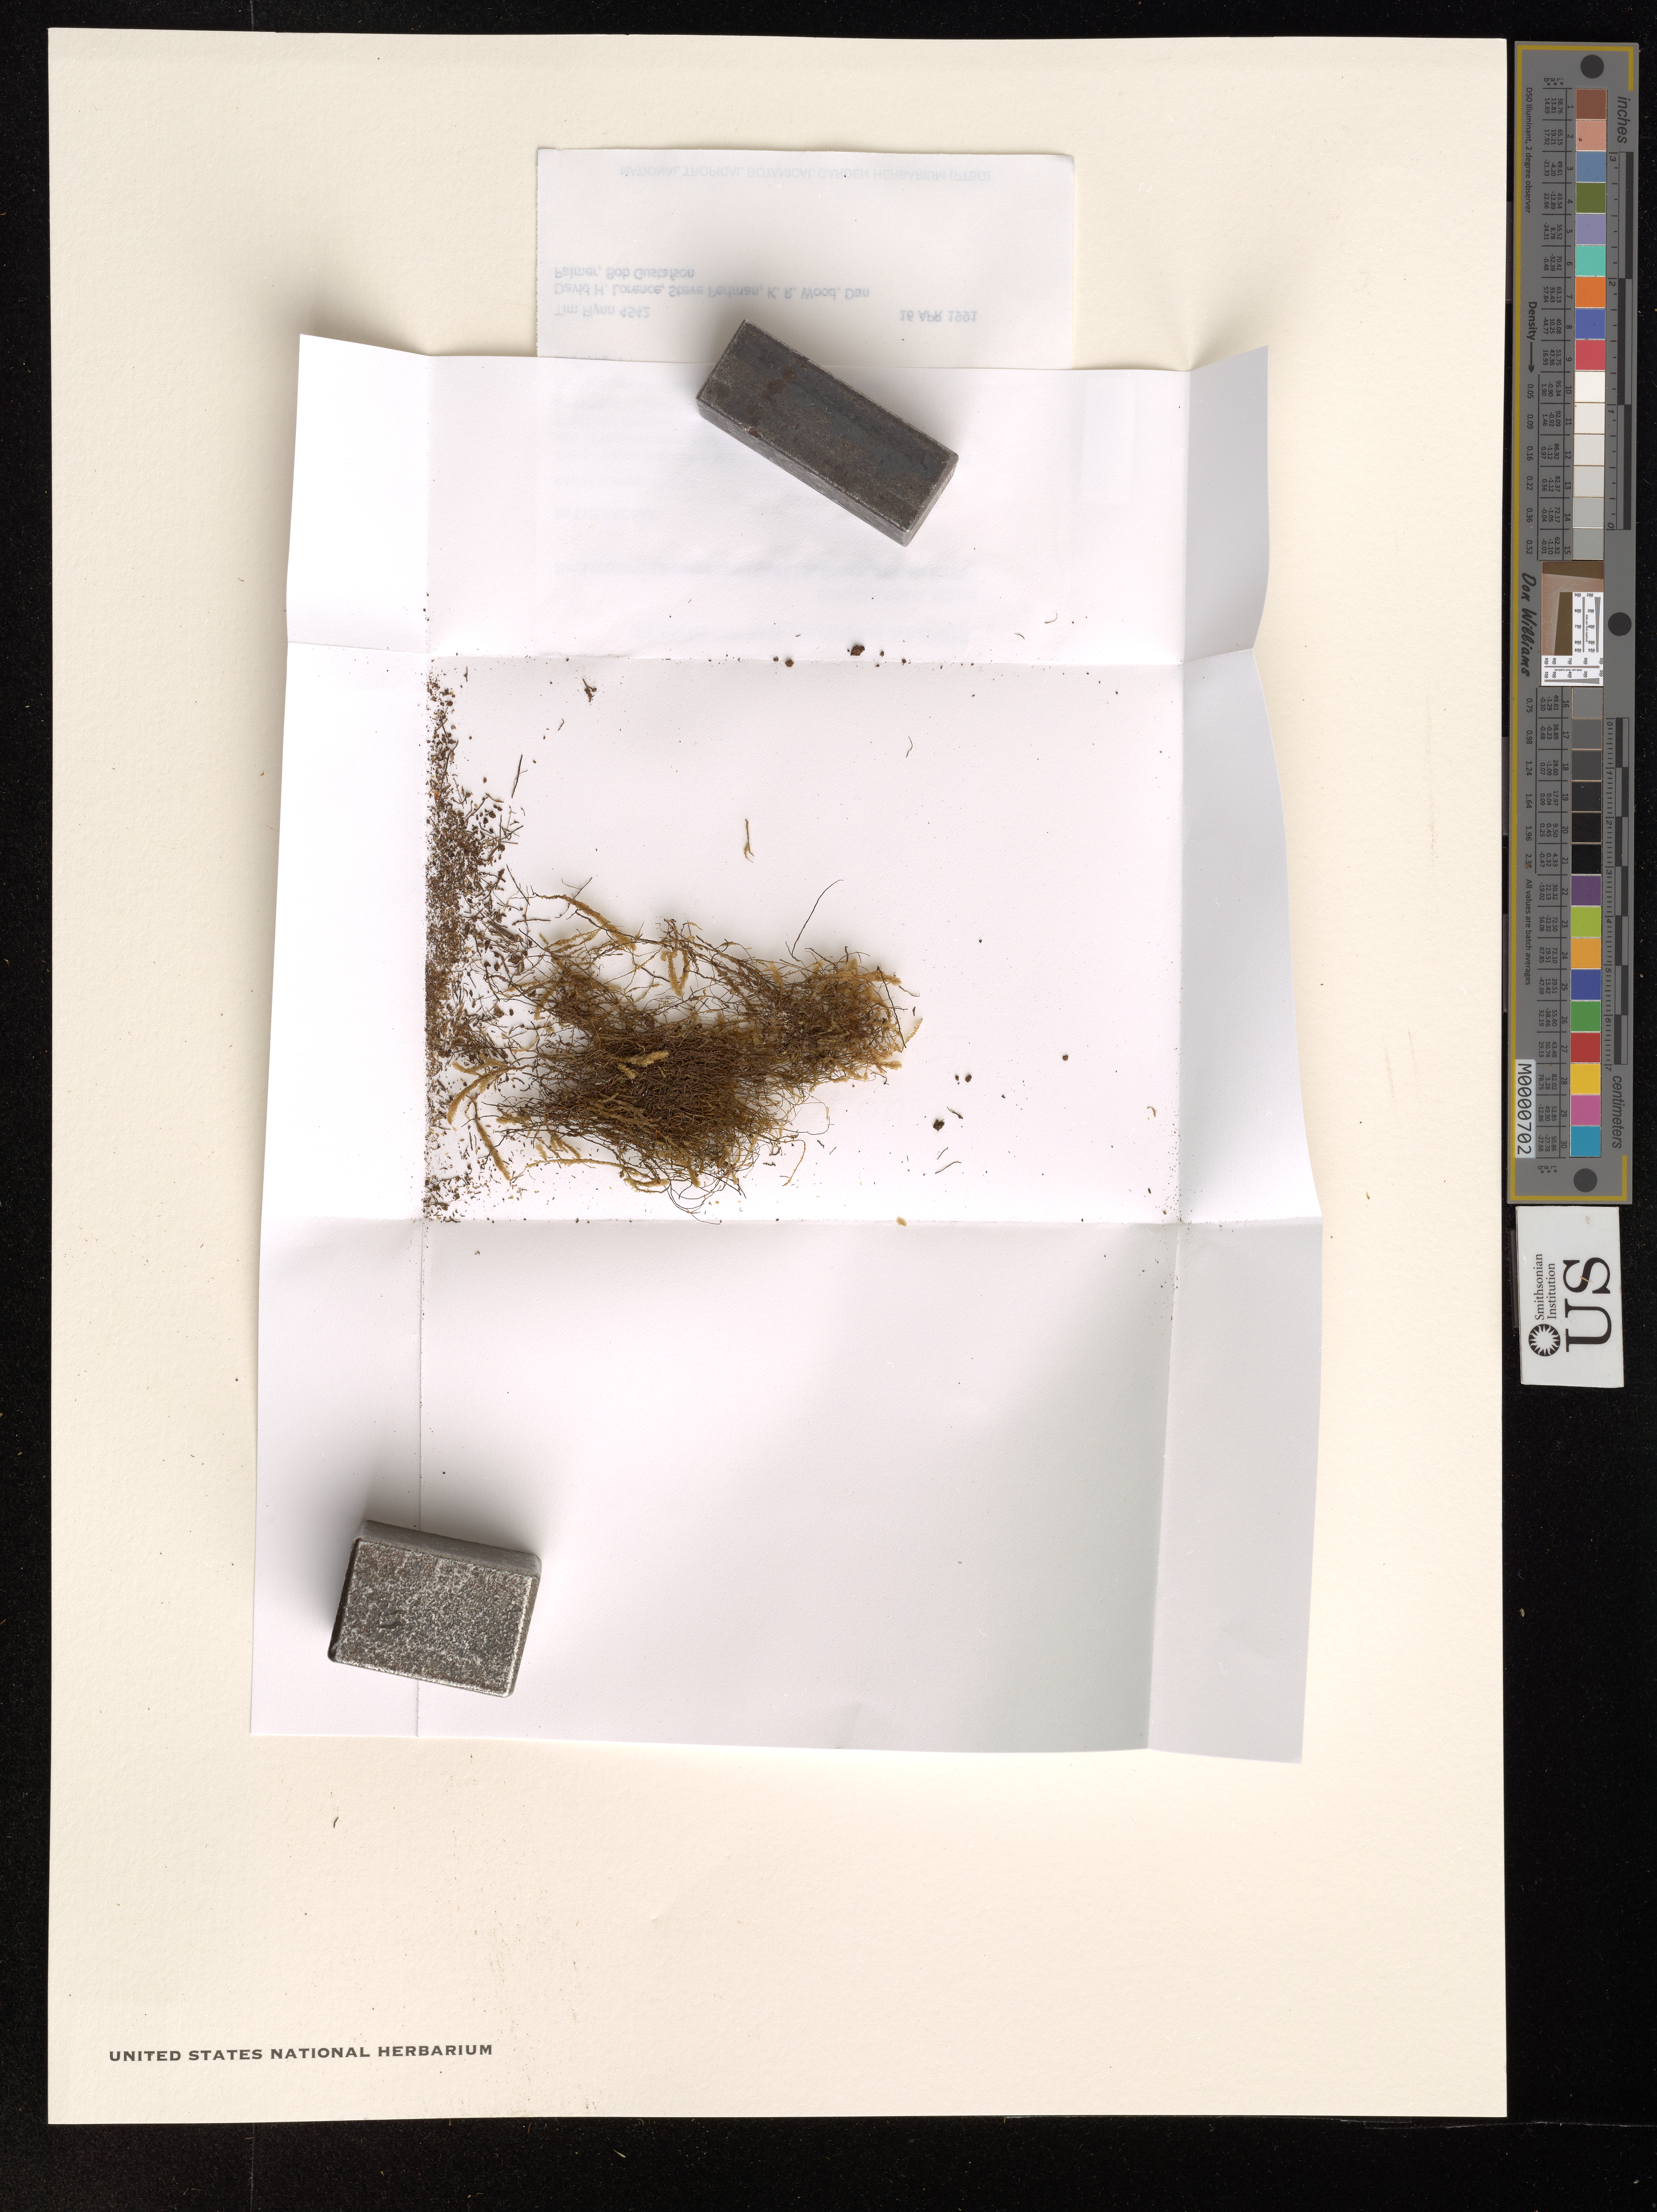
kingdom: Plantae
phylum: Bryophyta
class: Bryopsida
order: Hypnales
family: Neckeraceae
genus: Neckeromnion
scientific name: Neckeromnion lepineanum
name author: (Mont.) S. Olsson et al.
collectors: T. Flynn, D. Lorence, S. Perlman, K. R. Wood & et al.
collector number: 4542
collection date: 1991-04-16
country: United States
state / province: Hawaii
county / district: Kauai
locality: The Hawaiian Islands. Kauai Waimea District. Koaie Canyon between 1 and 2 miles above Lonomea Camp. Either side of Koaie Stream.